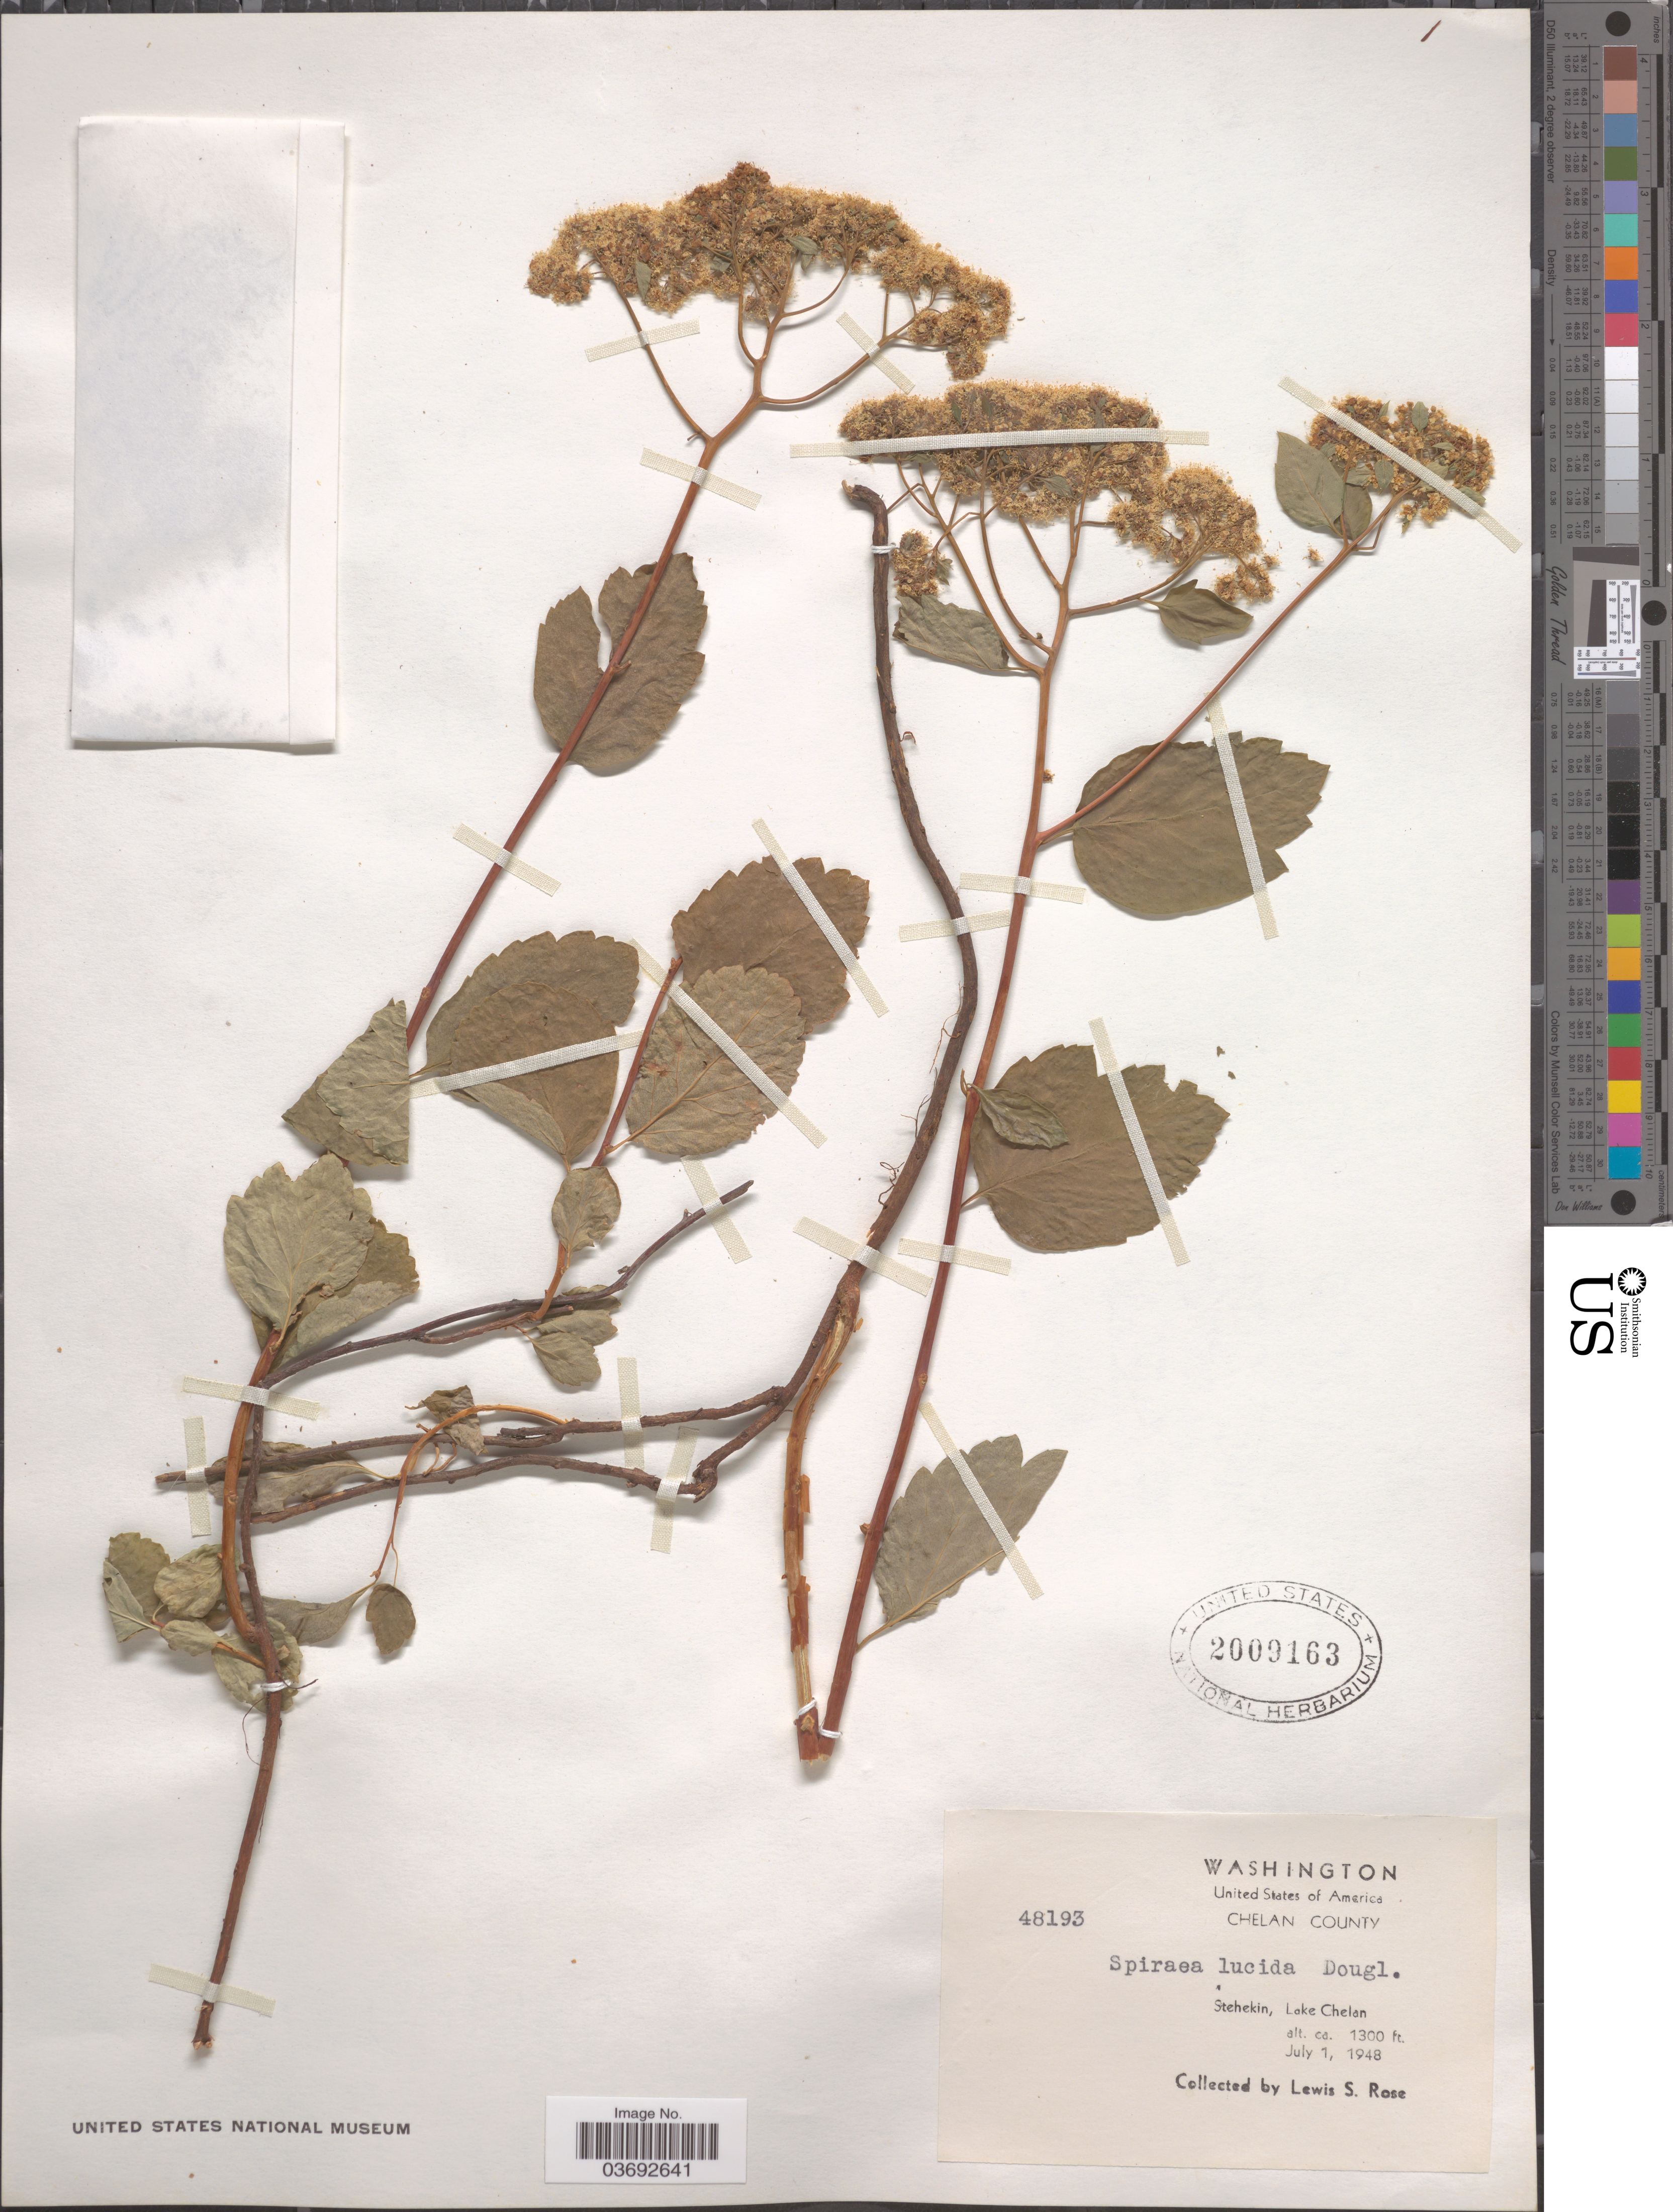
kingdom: Plantae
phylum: Tracheophyta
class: Magnoliopsida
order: Rosales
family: Rosaceae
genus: Spiraea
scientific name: Spiraea lucida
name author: Douglas ex Greene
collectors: L. S. Rose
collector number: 48193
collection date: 1948-07-01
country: United States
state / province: Washington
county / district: Chelan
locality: Chelan County. Stehekin, Lake Chelan.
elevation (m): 396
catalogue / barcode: US 2009163